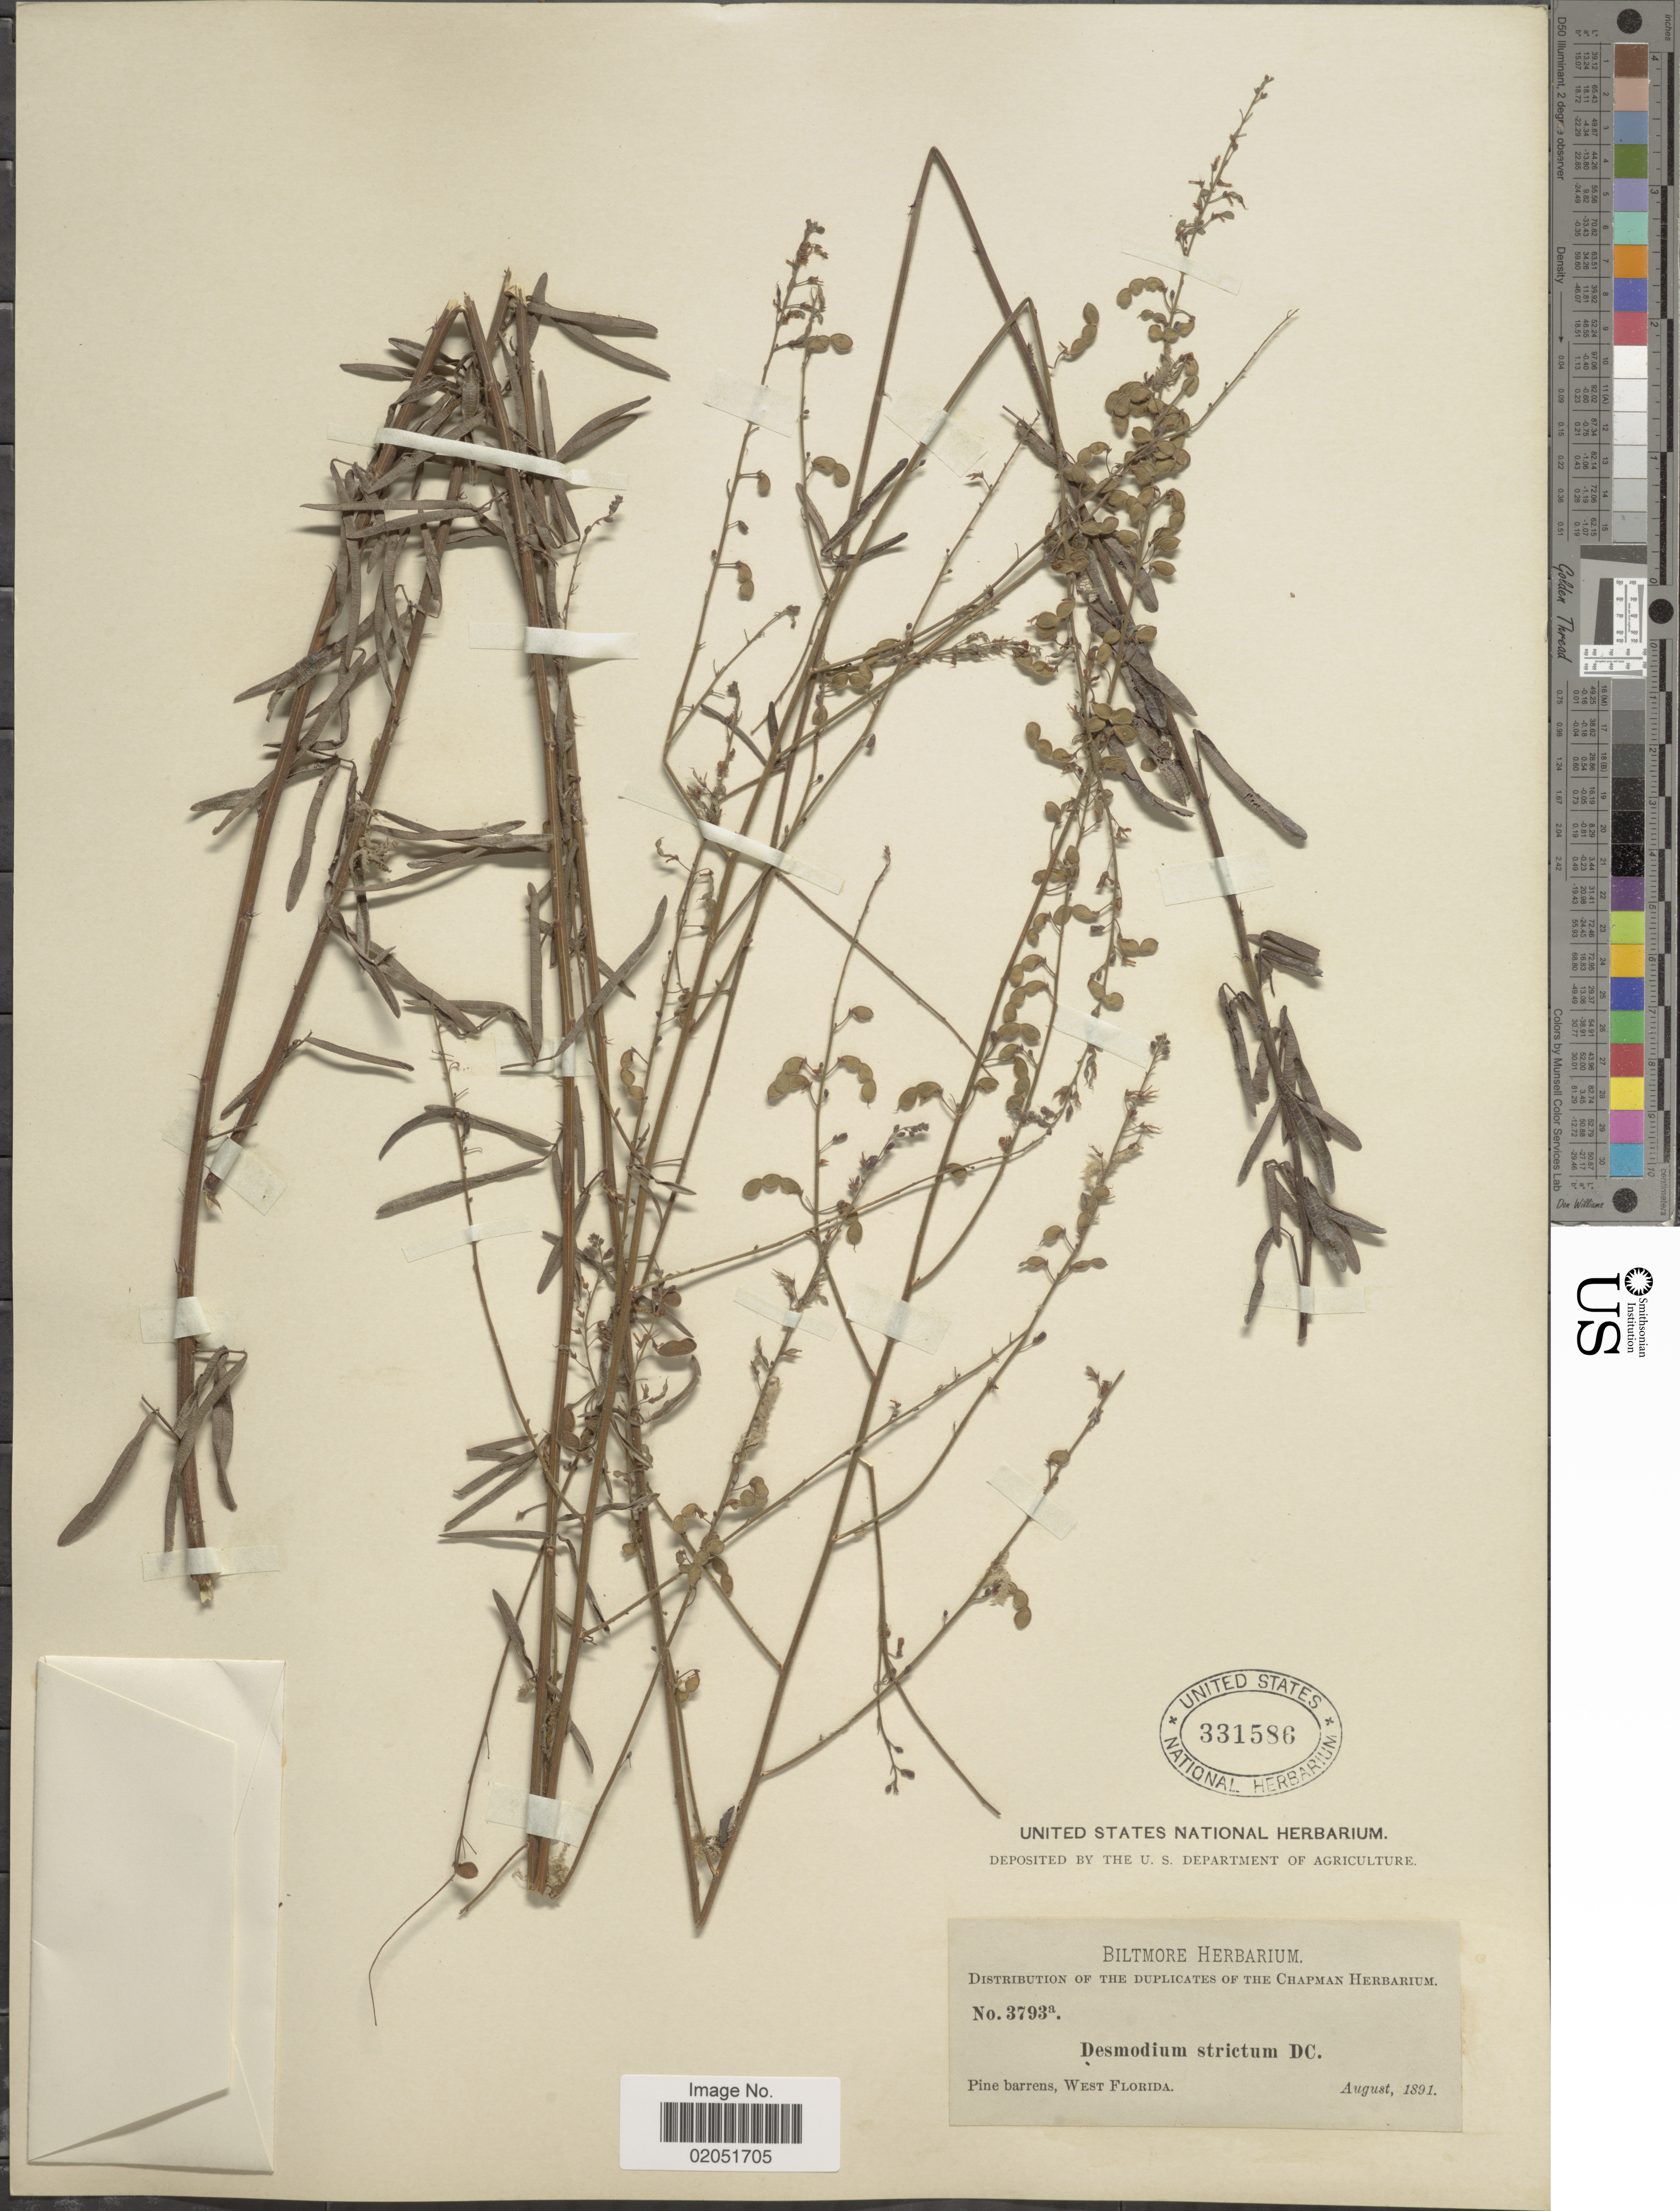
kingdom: Plantae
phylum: Tracheophyta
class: Magnoliopsida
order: Fabales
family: Fabaceae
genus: Desmodium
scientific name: Desmodium strictum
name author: (Pursh) DC.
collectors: ex herb. Biltmore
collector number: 3793a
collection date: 1891-08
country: United States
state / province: Florida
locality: Pine barrens, West Florida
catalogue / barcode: US 331586